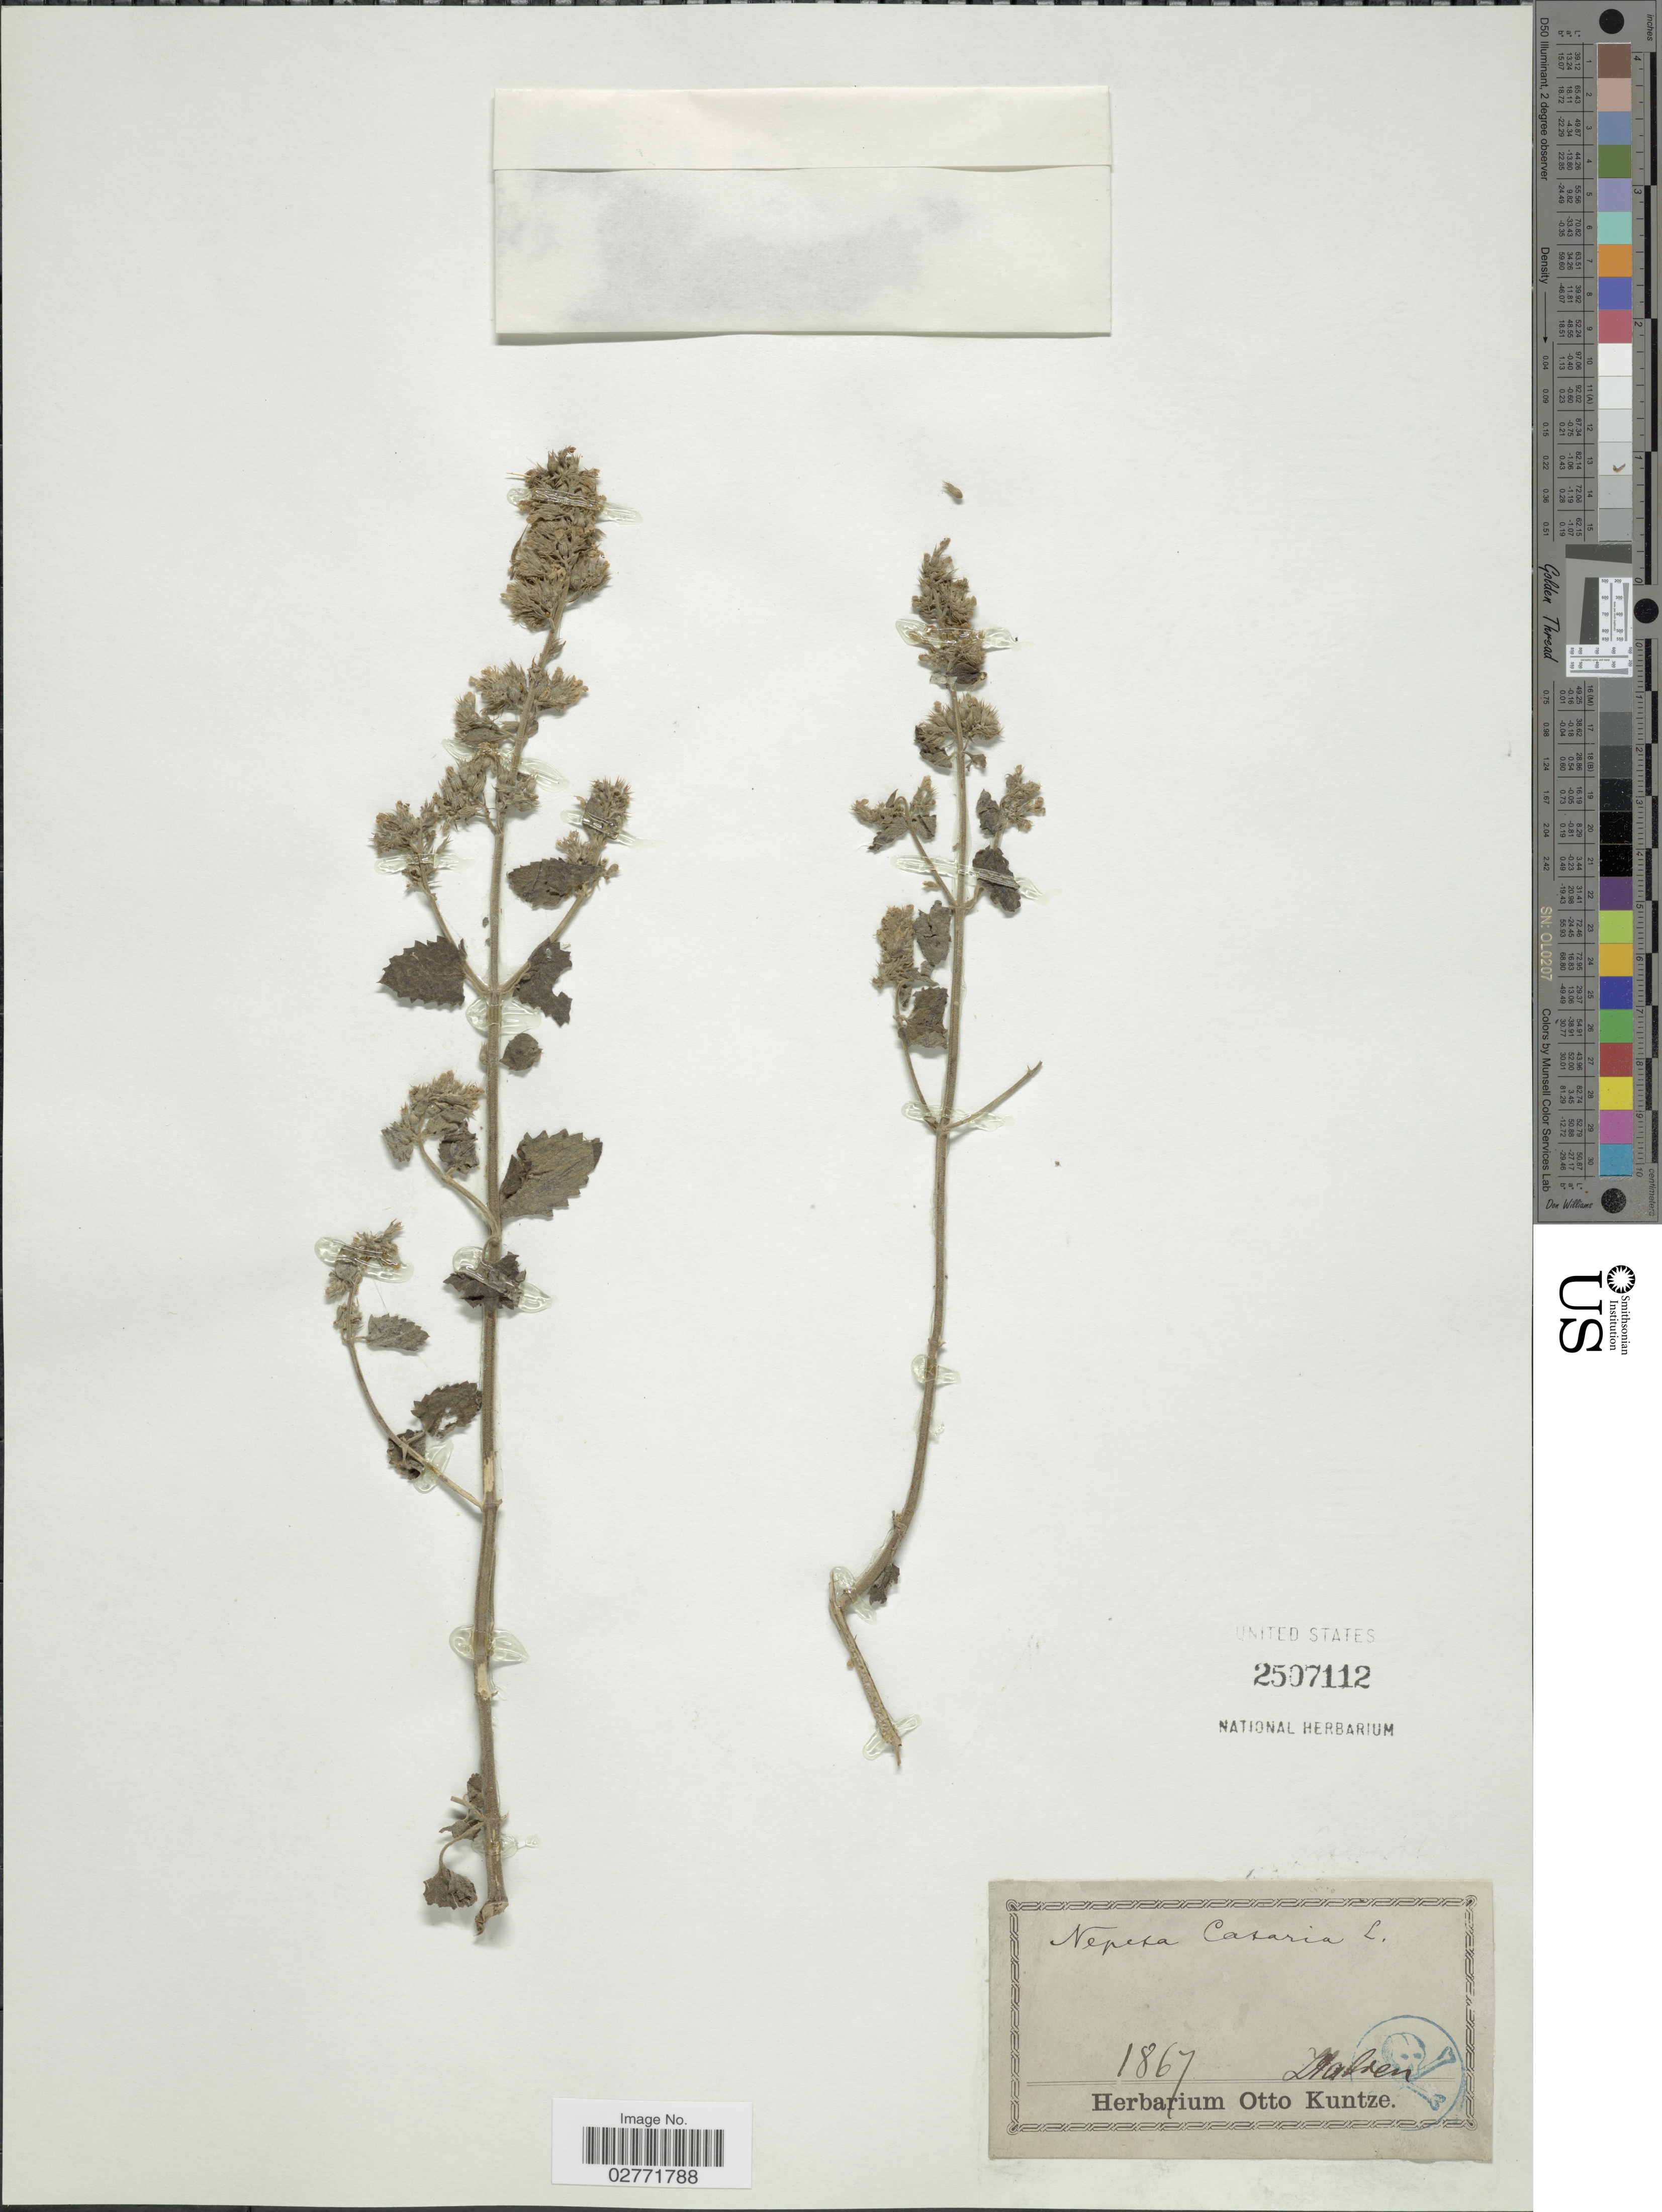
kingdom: Plantae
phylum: Tracheophyta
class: Magnoliopsida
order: Lamiales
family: Lamiaceae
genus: Nepeta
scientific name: Nepeta cataria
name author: L.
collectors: ex herb. Otto Kuntze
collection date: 1867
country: Italy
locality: Italien [Dalren? [interpreted]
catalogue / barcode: US 2507112